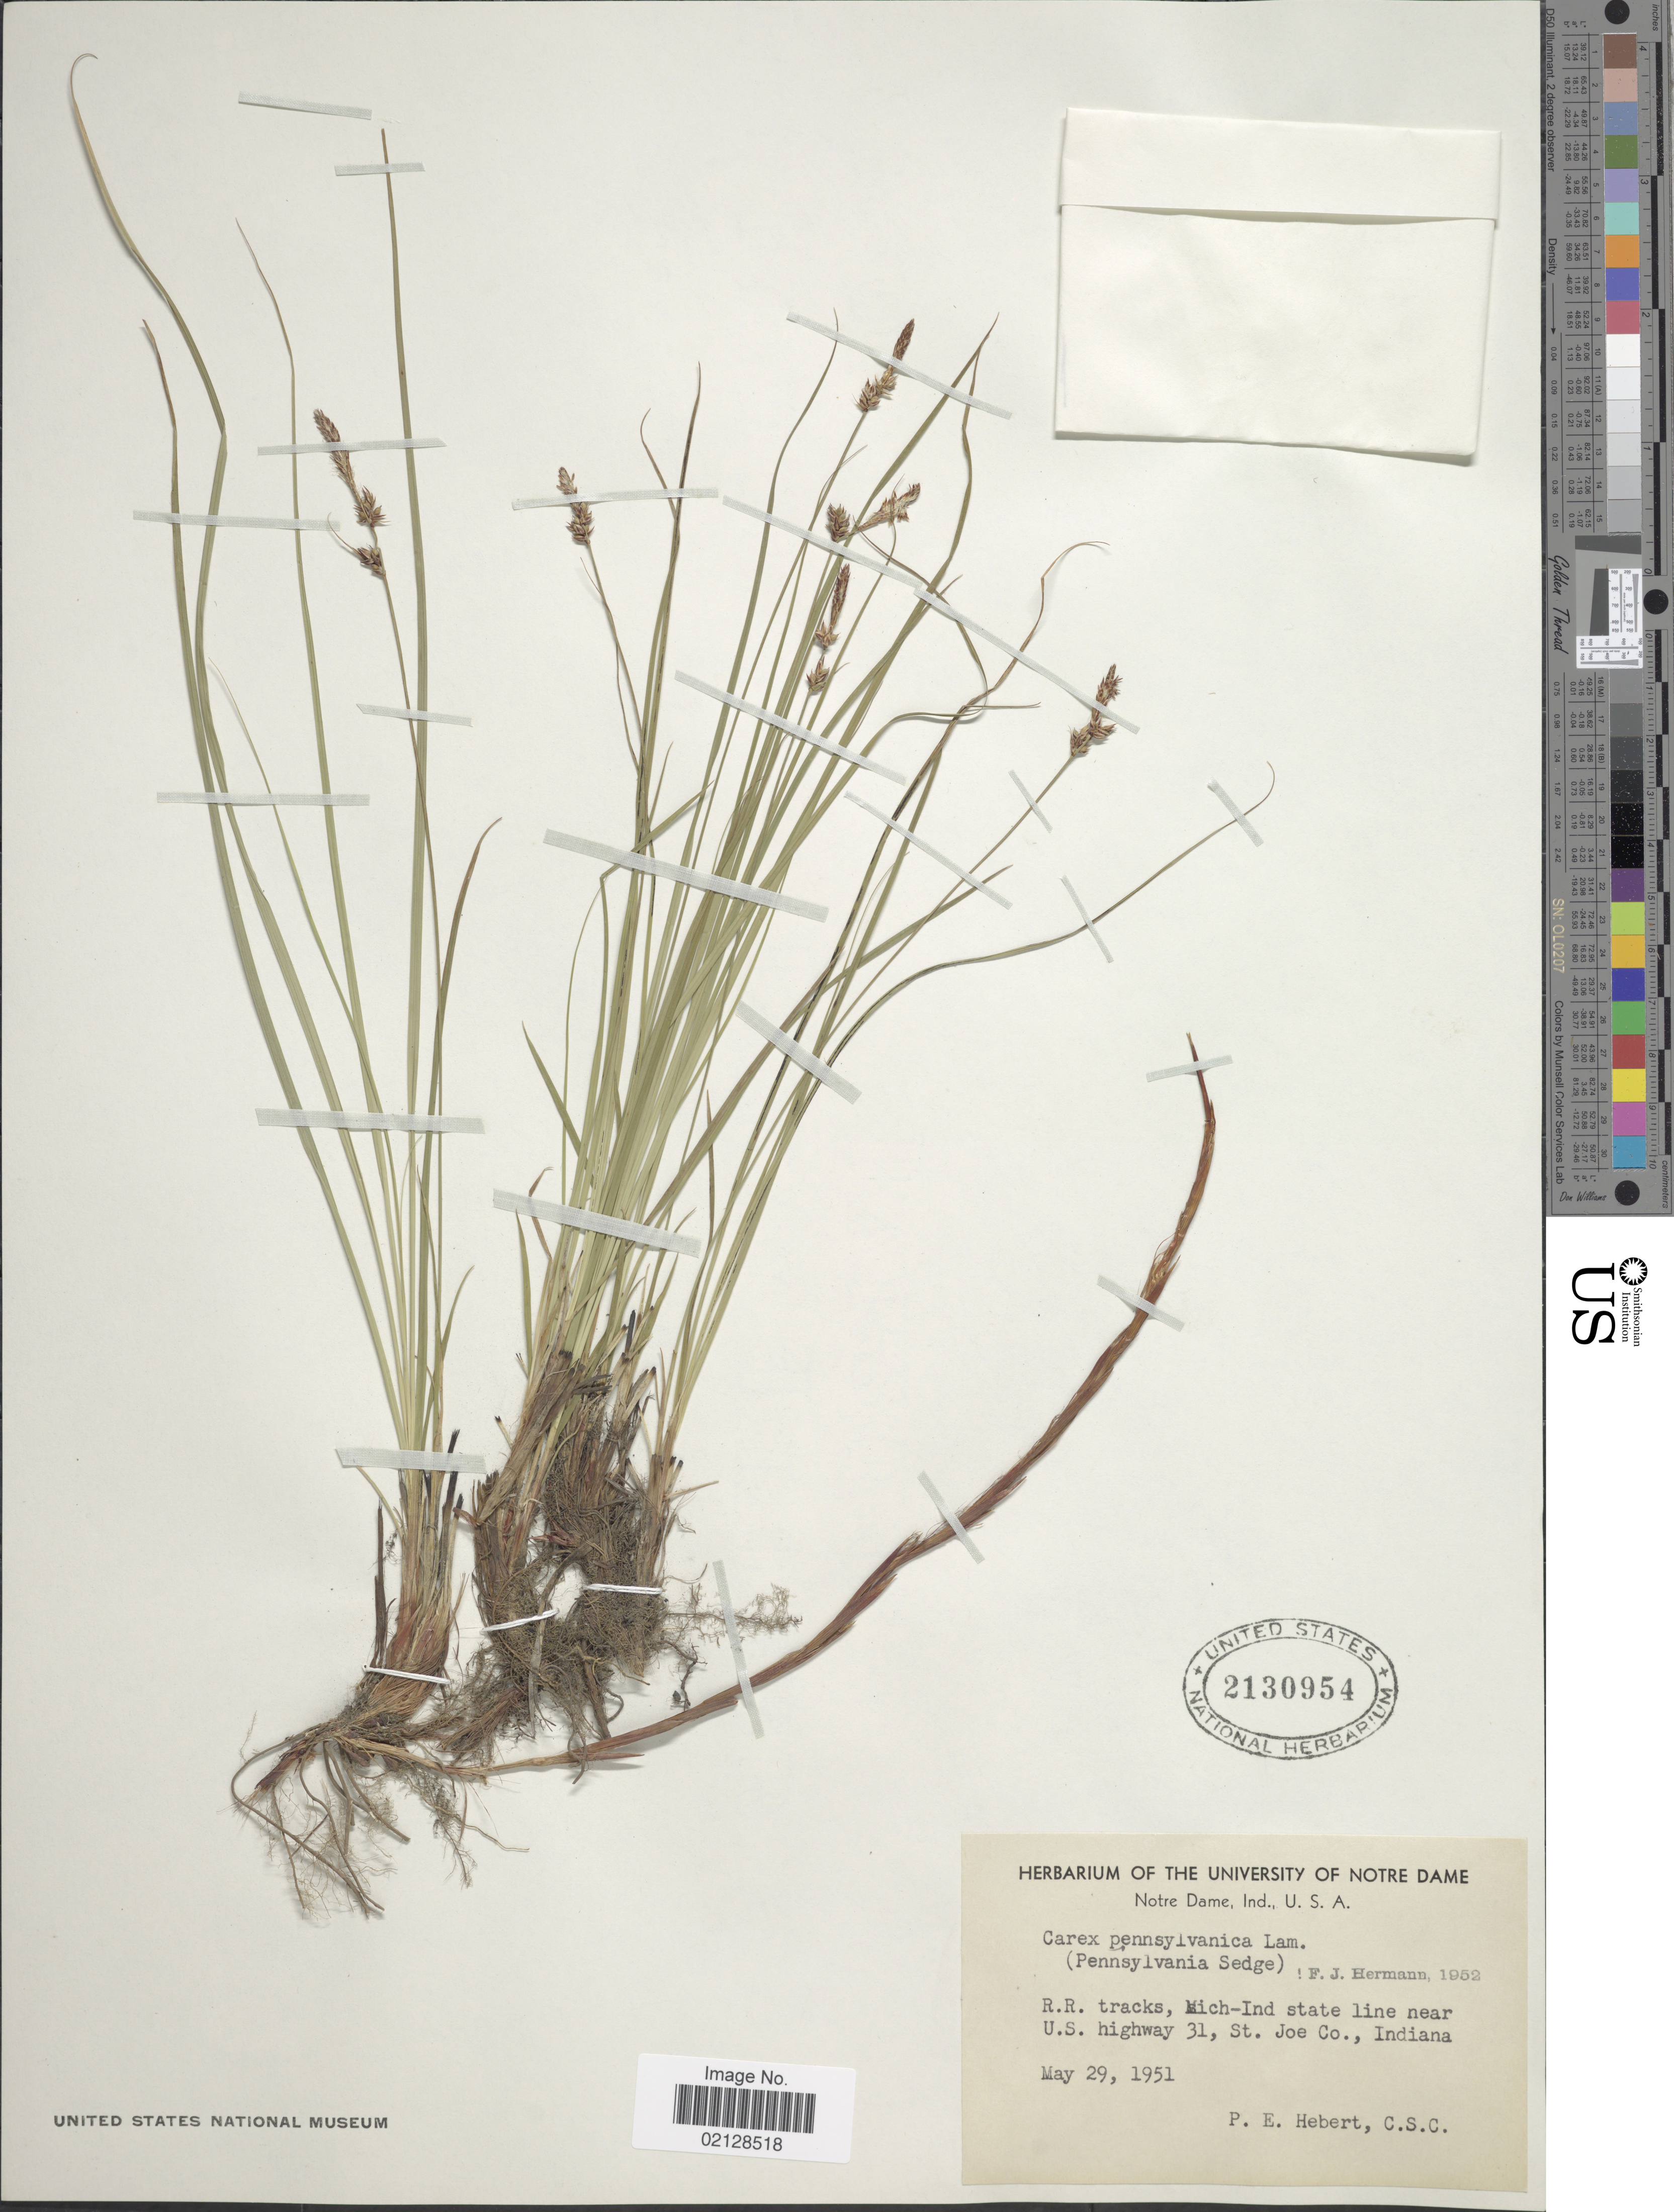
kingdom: Plantae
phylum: Tracheophyta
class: Liliopsida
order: Poales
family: Cyperaceae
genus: Carex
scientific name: Carex pensylvanica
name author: Lam.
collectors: P. Hebert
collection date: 1951-05-29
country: United States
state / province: Indiana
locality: R.R. tracks, Mich-Ind State line near U.S. highway 31, St. Joe Co., Indiana, Notre Dame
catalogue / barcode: US 2130954